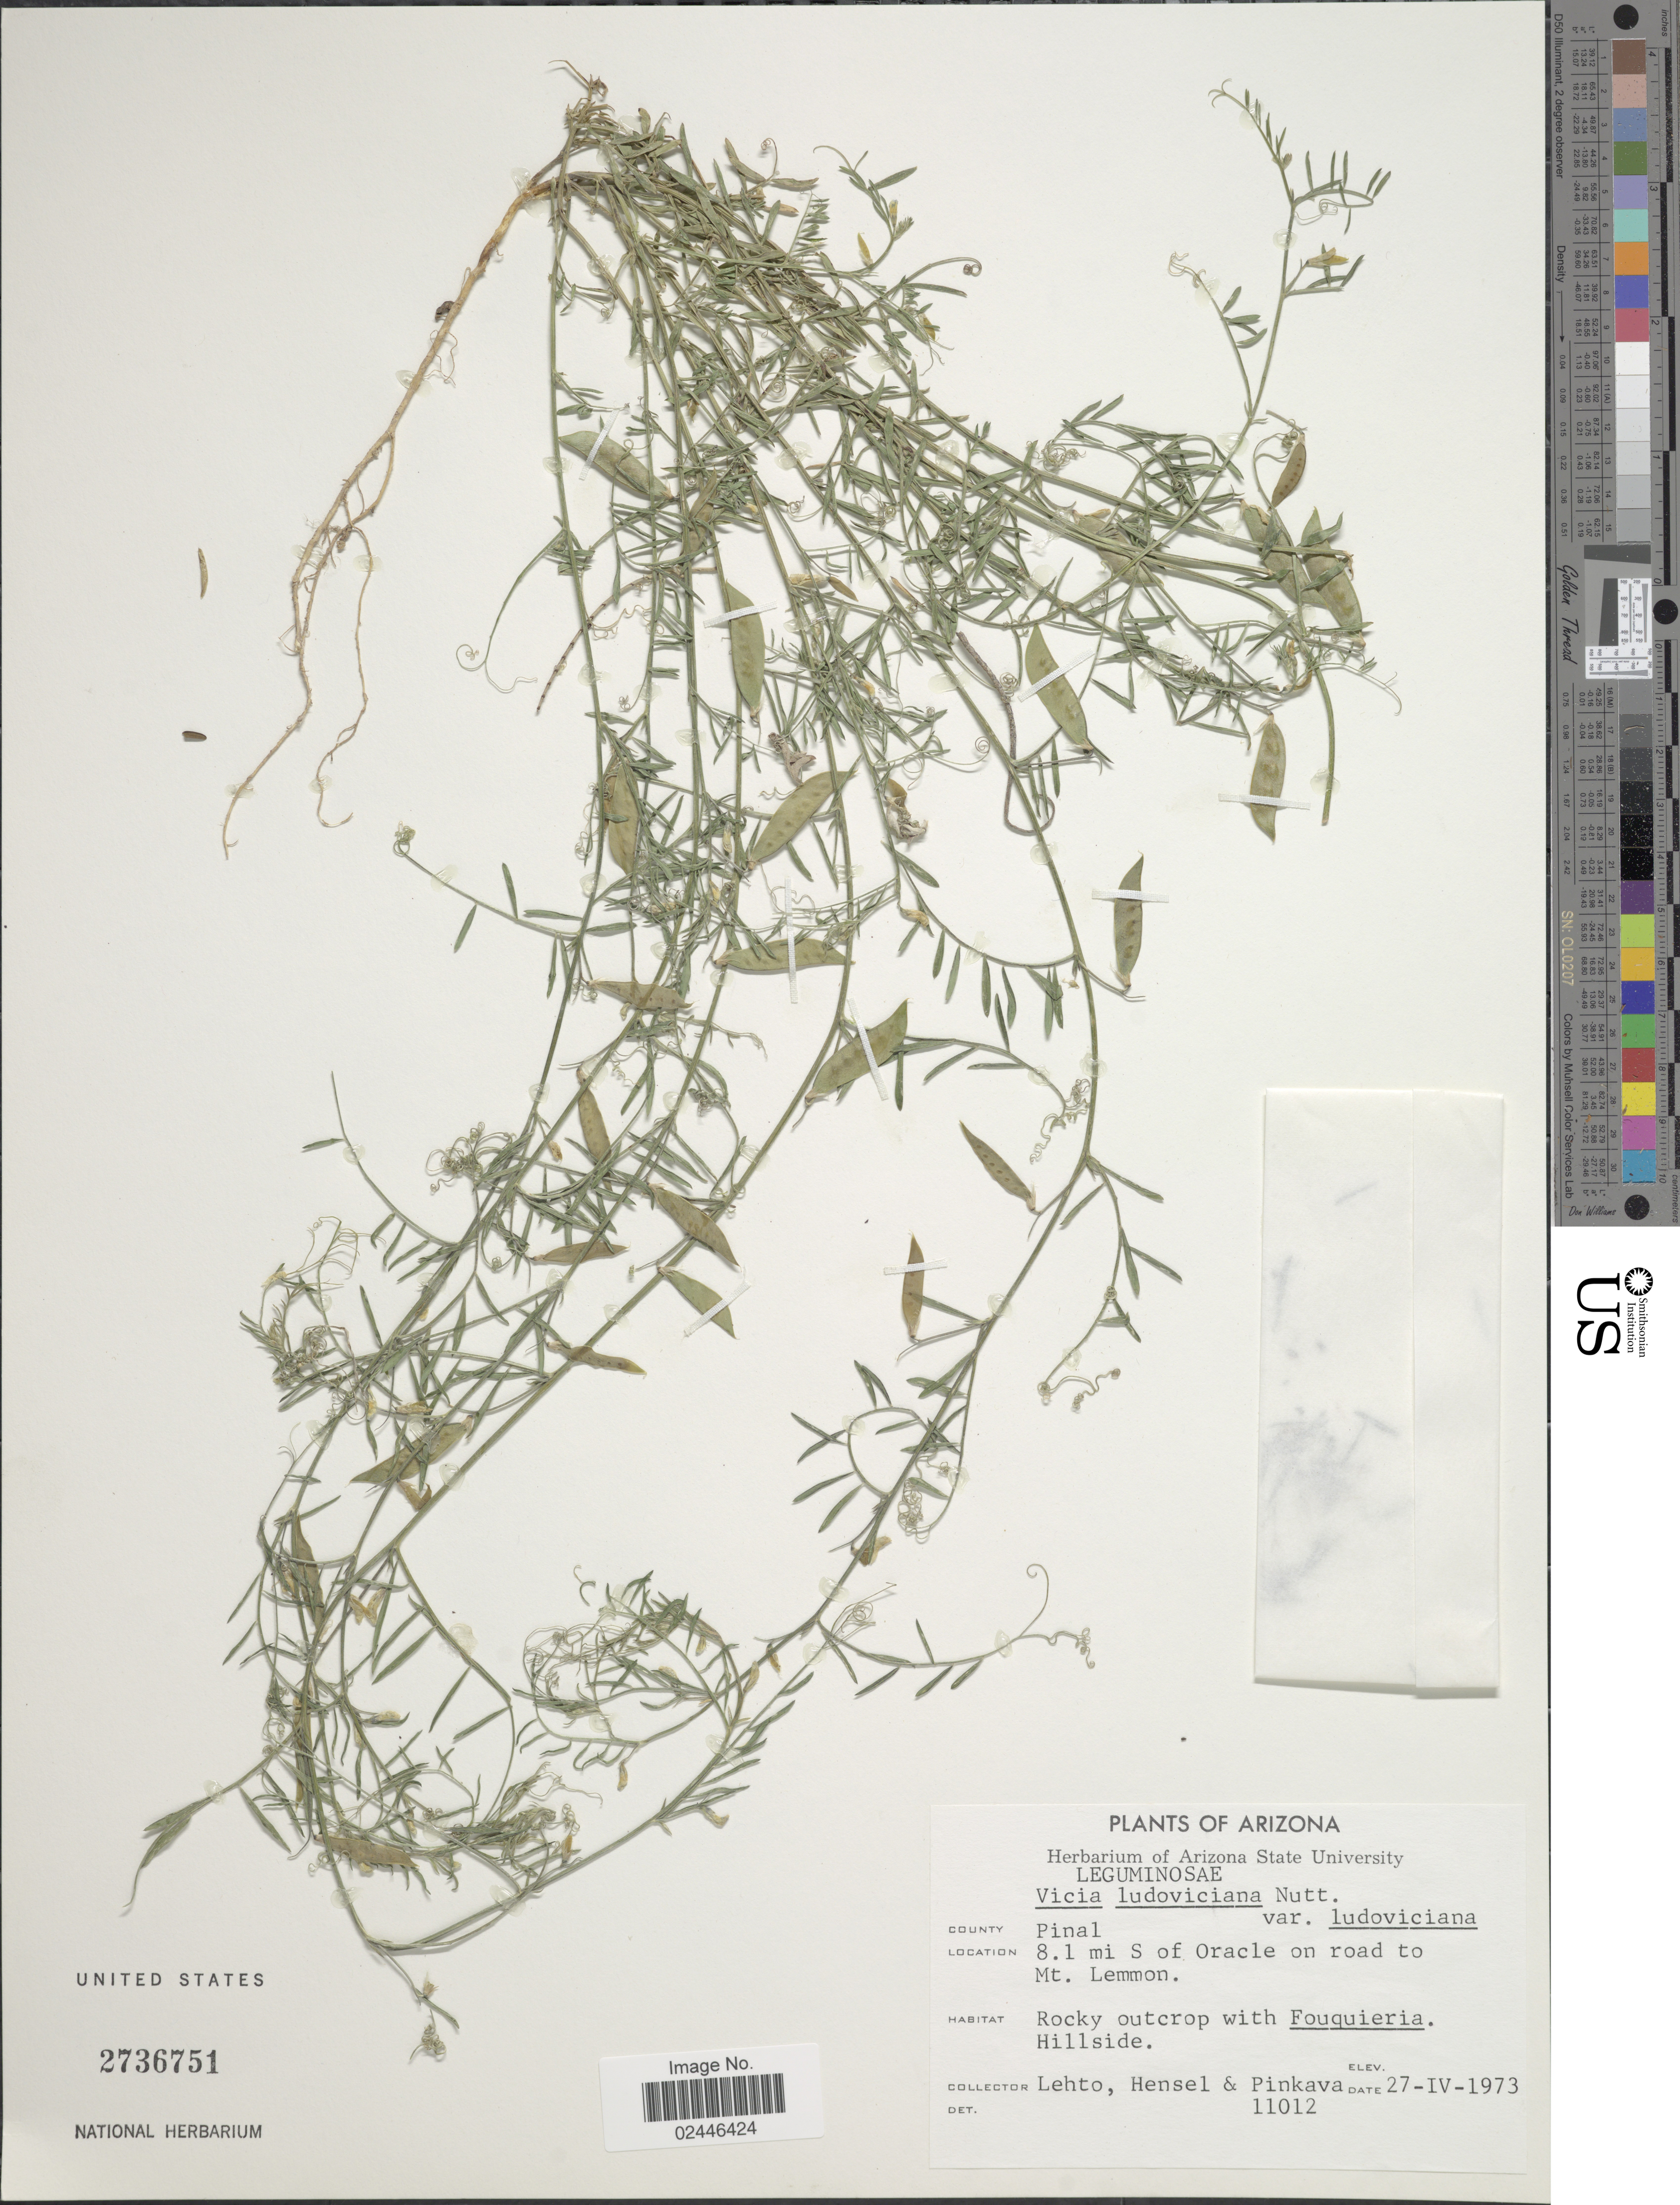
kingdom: Plantae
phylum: Tracheophyta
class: Magnoliopsida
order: Fabales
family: Fabaceae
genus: Vicia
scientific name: Vicia ludoviciana var. ludoviciana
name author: Nutt. ex Torr. & A. Gray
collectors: -. Lehto, -. Hensel & -. Pinkava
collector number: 11012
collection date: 1973-04-27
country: United States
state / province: Arizona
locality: County Pinal, 8.1 mi S of Oracle on road to Mt Lemmon. Rocky outcrop, Hillside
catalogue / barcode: US 2736751